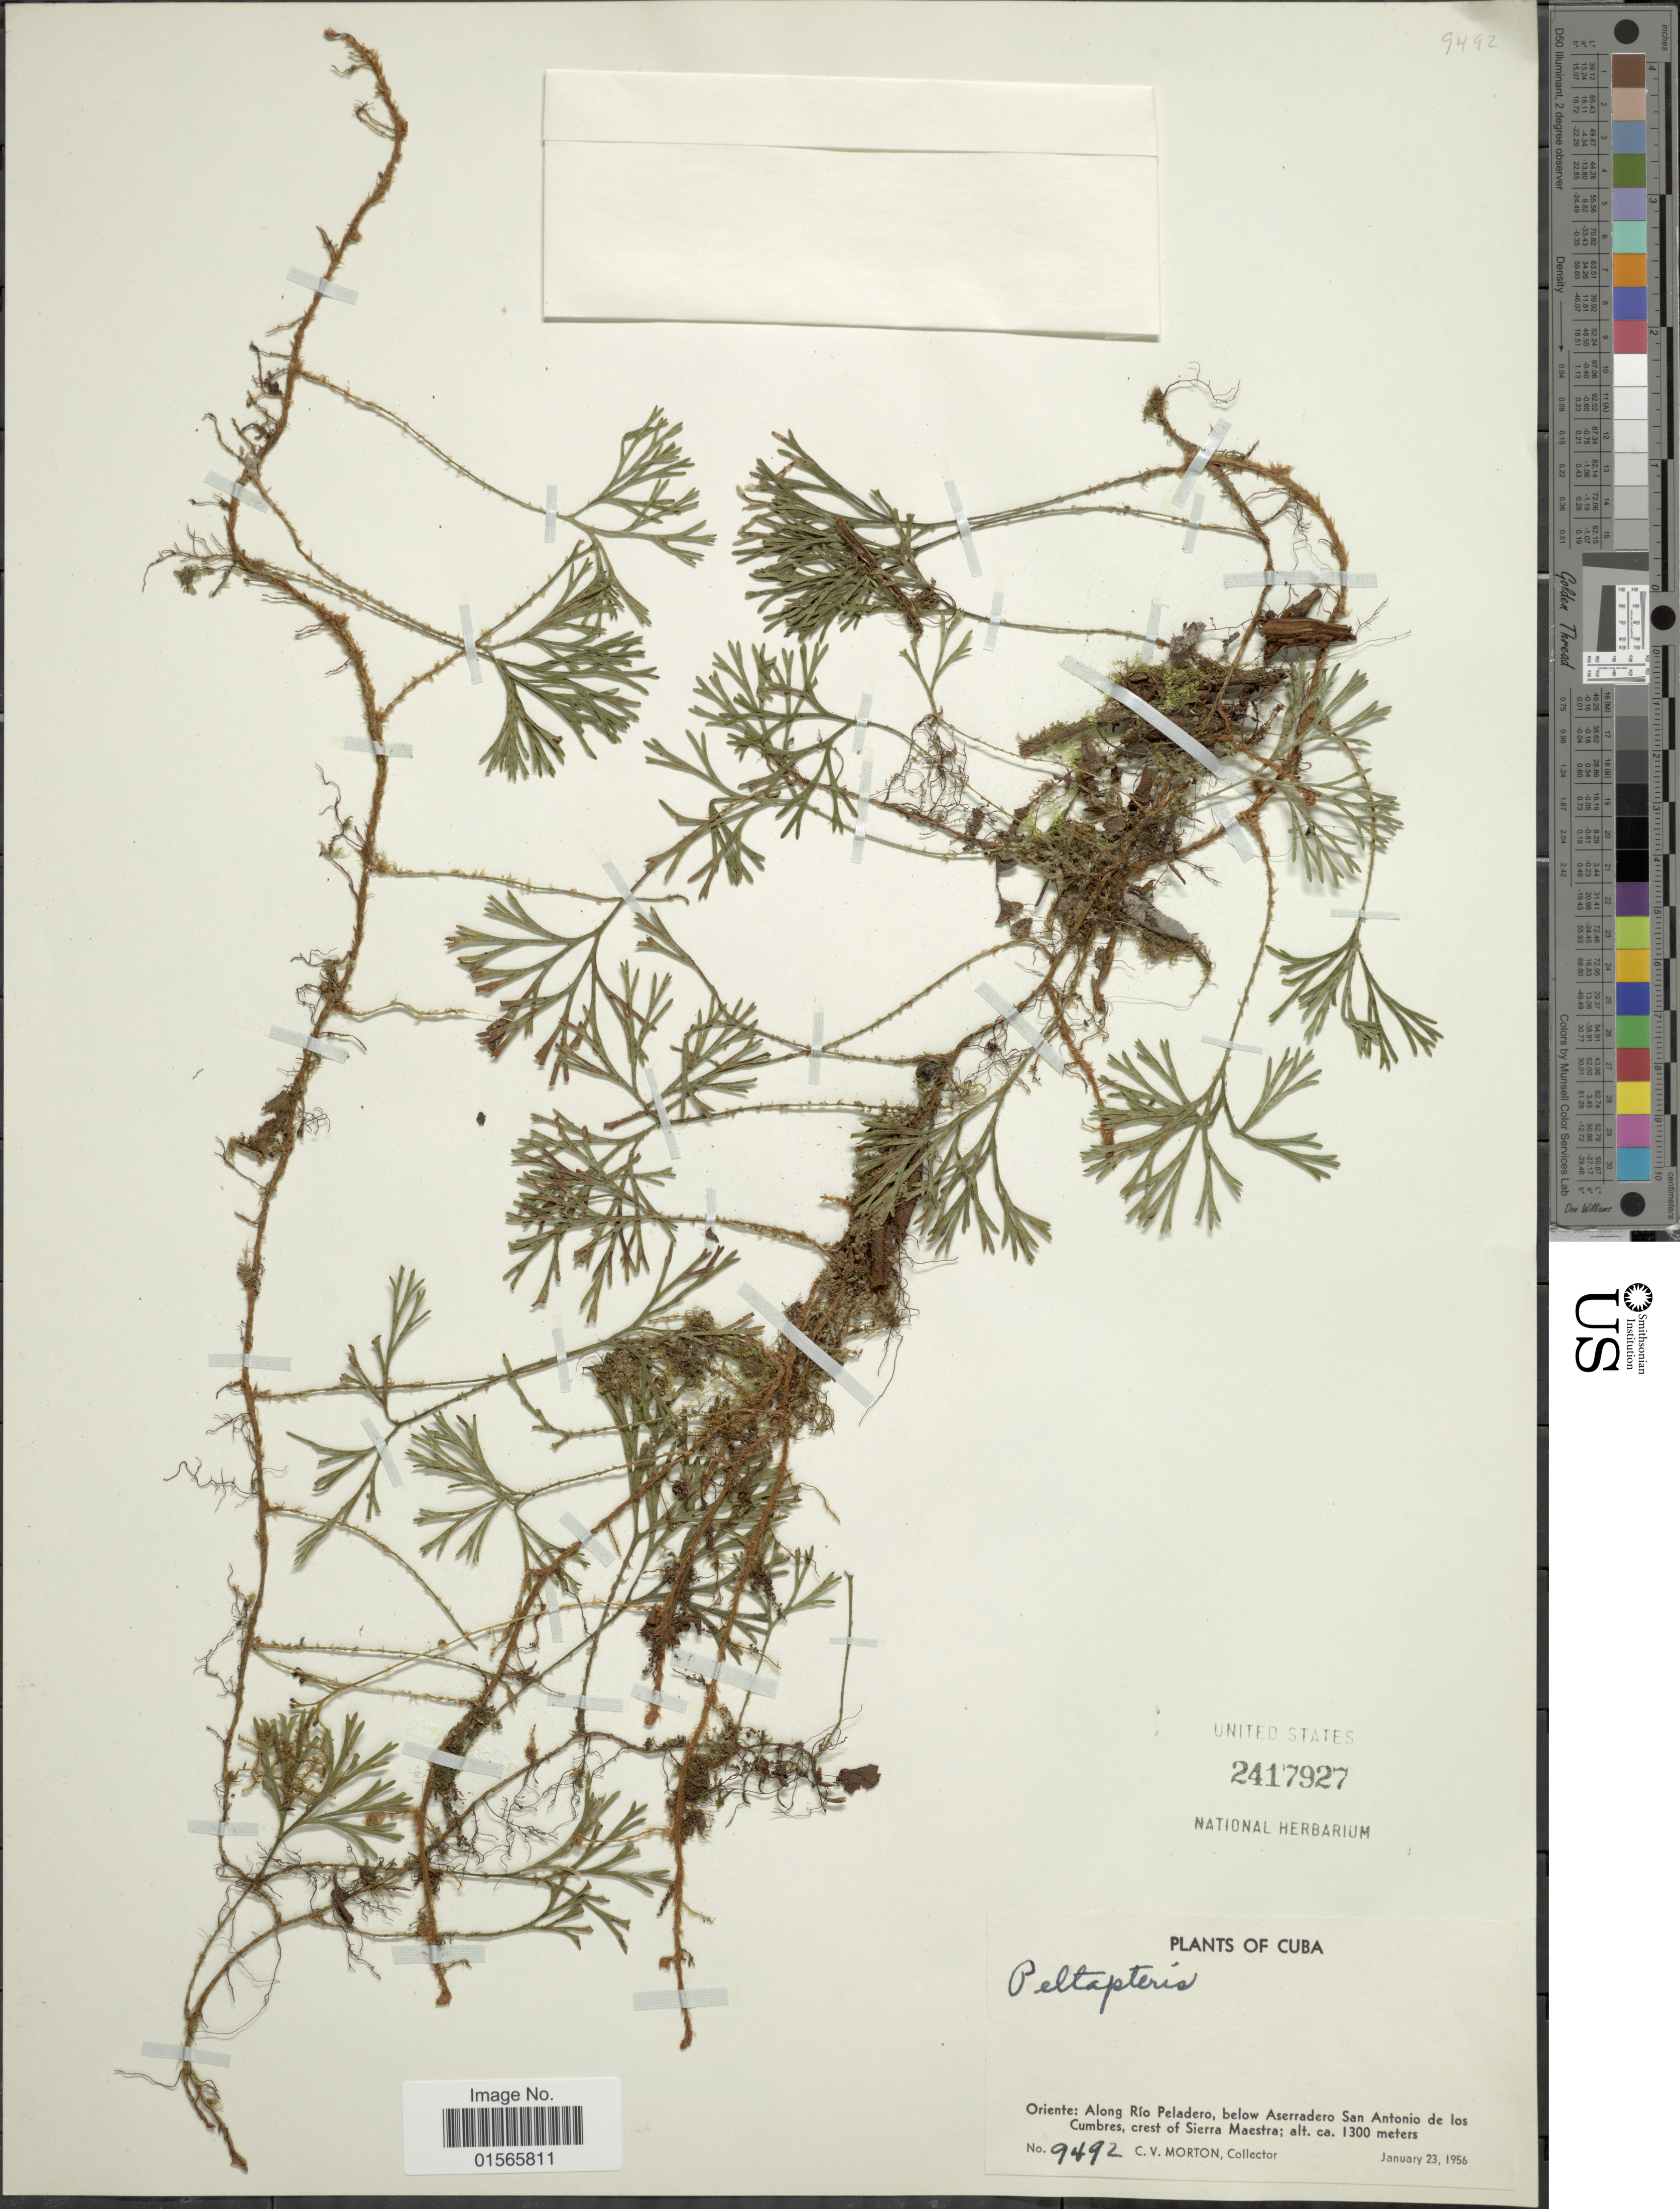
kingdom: Plantae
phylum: Tracheophyta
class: Polypodiopsida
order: Polypodiales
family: Dryopteridaceae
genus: Elaphoglossum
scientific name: Elaphoglossum peltatum f. peltatum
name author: (Sw.) Urb.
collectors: C. V. Morton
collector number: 9492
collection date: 1956-01-23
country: Cuba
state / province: Oriente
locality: Along Río Peladero, below Aserradero San Antonio de los Cumbres, crest of Sierra Maestra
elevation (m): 1300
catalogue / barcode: US 2417927